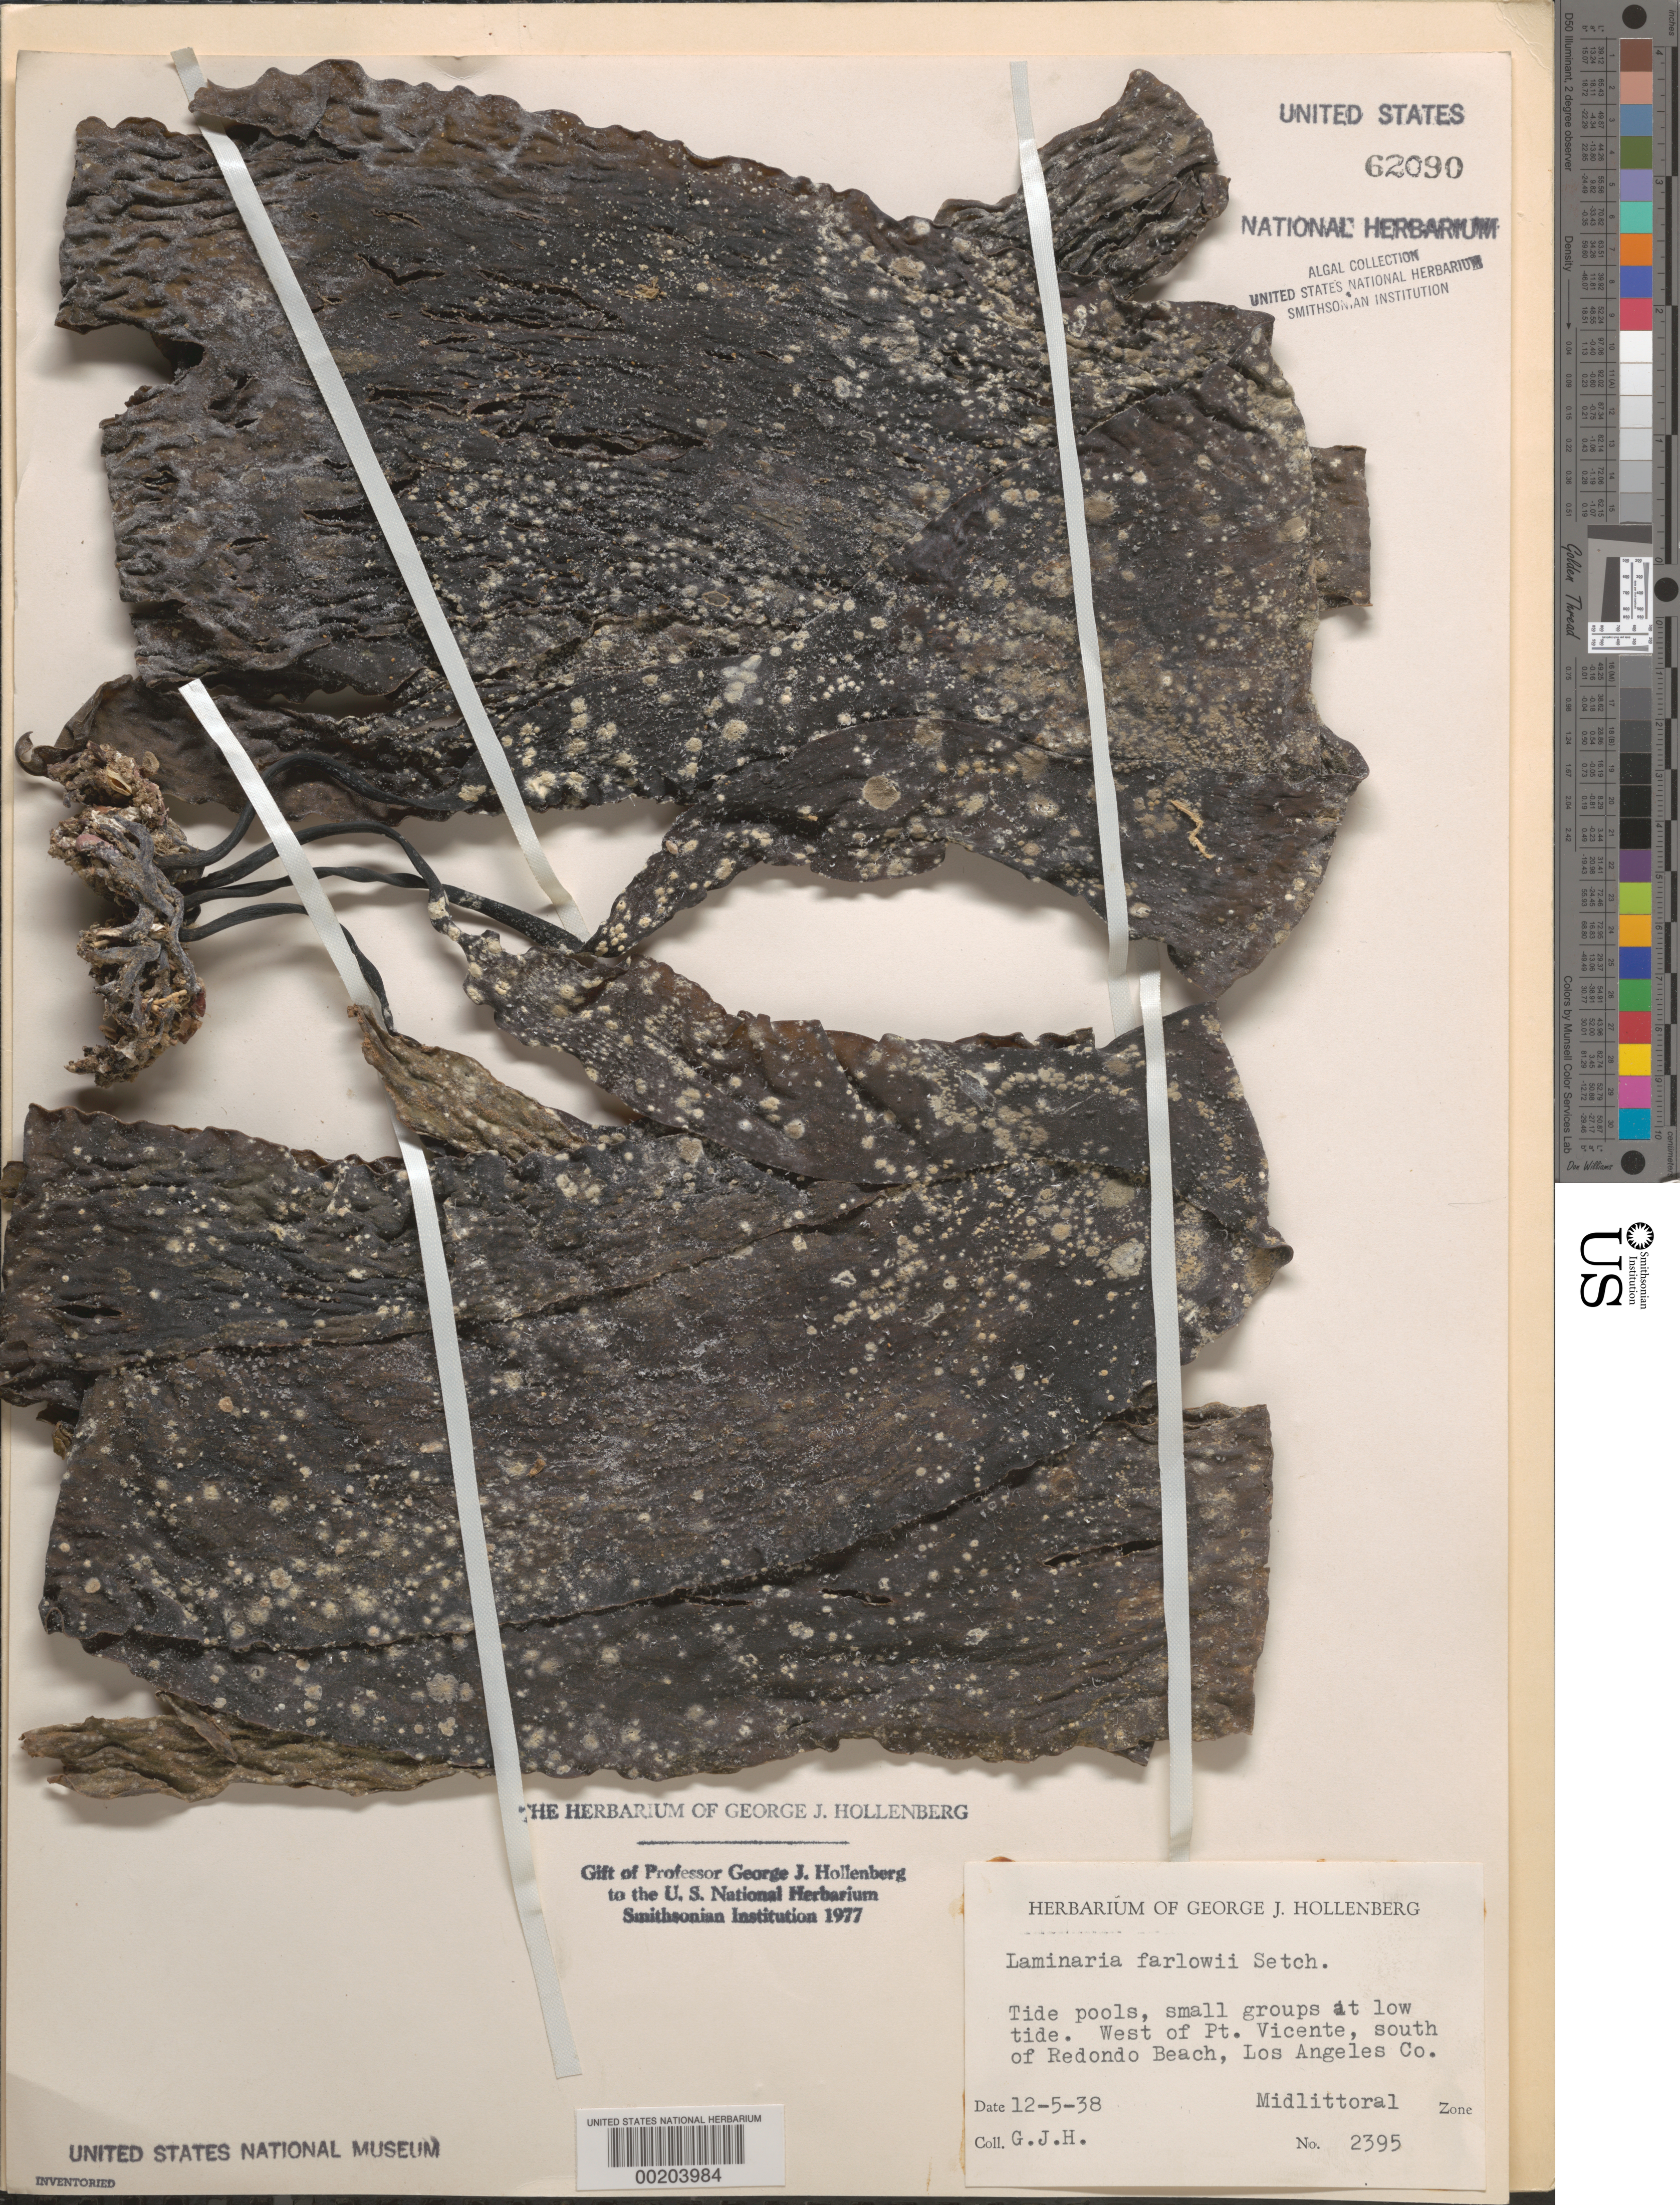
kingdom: Chromista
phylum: Ochrophyta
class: Phaeophyceae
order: Laminariales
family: Laminariaceae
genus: Laminaria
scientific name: Laminaria farlowii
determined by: Hollenberg, George J.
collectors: G. Hollenberg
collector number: GJH 2395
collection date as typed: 05 Dec 1938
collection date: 1938-12-05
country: United States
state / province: California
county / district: Los Angeles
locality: West of Point Vicente, south of Redondo Beach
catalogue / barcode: US 62090